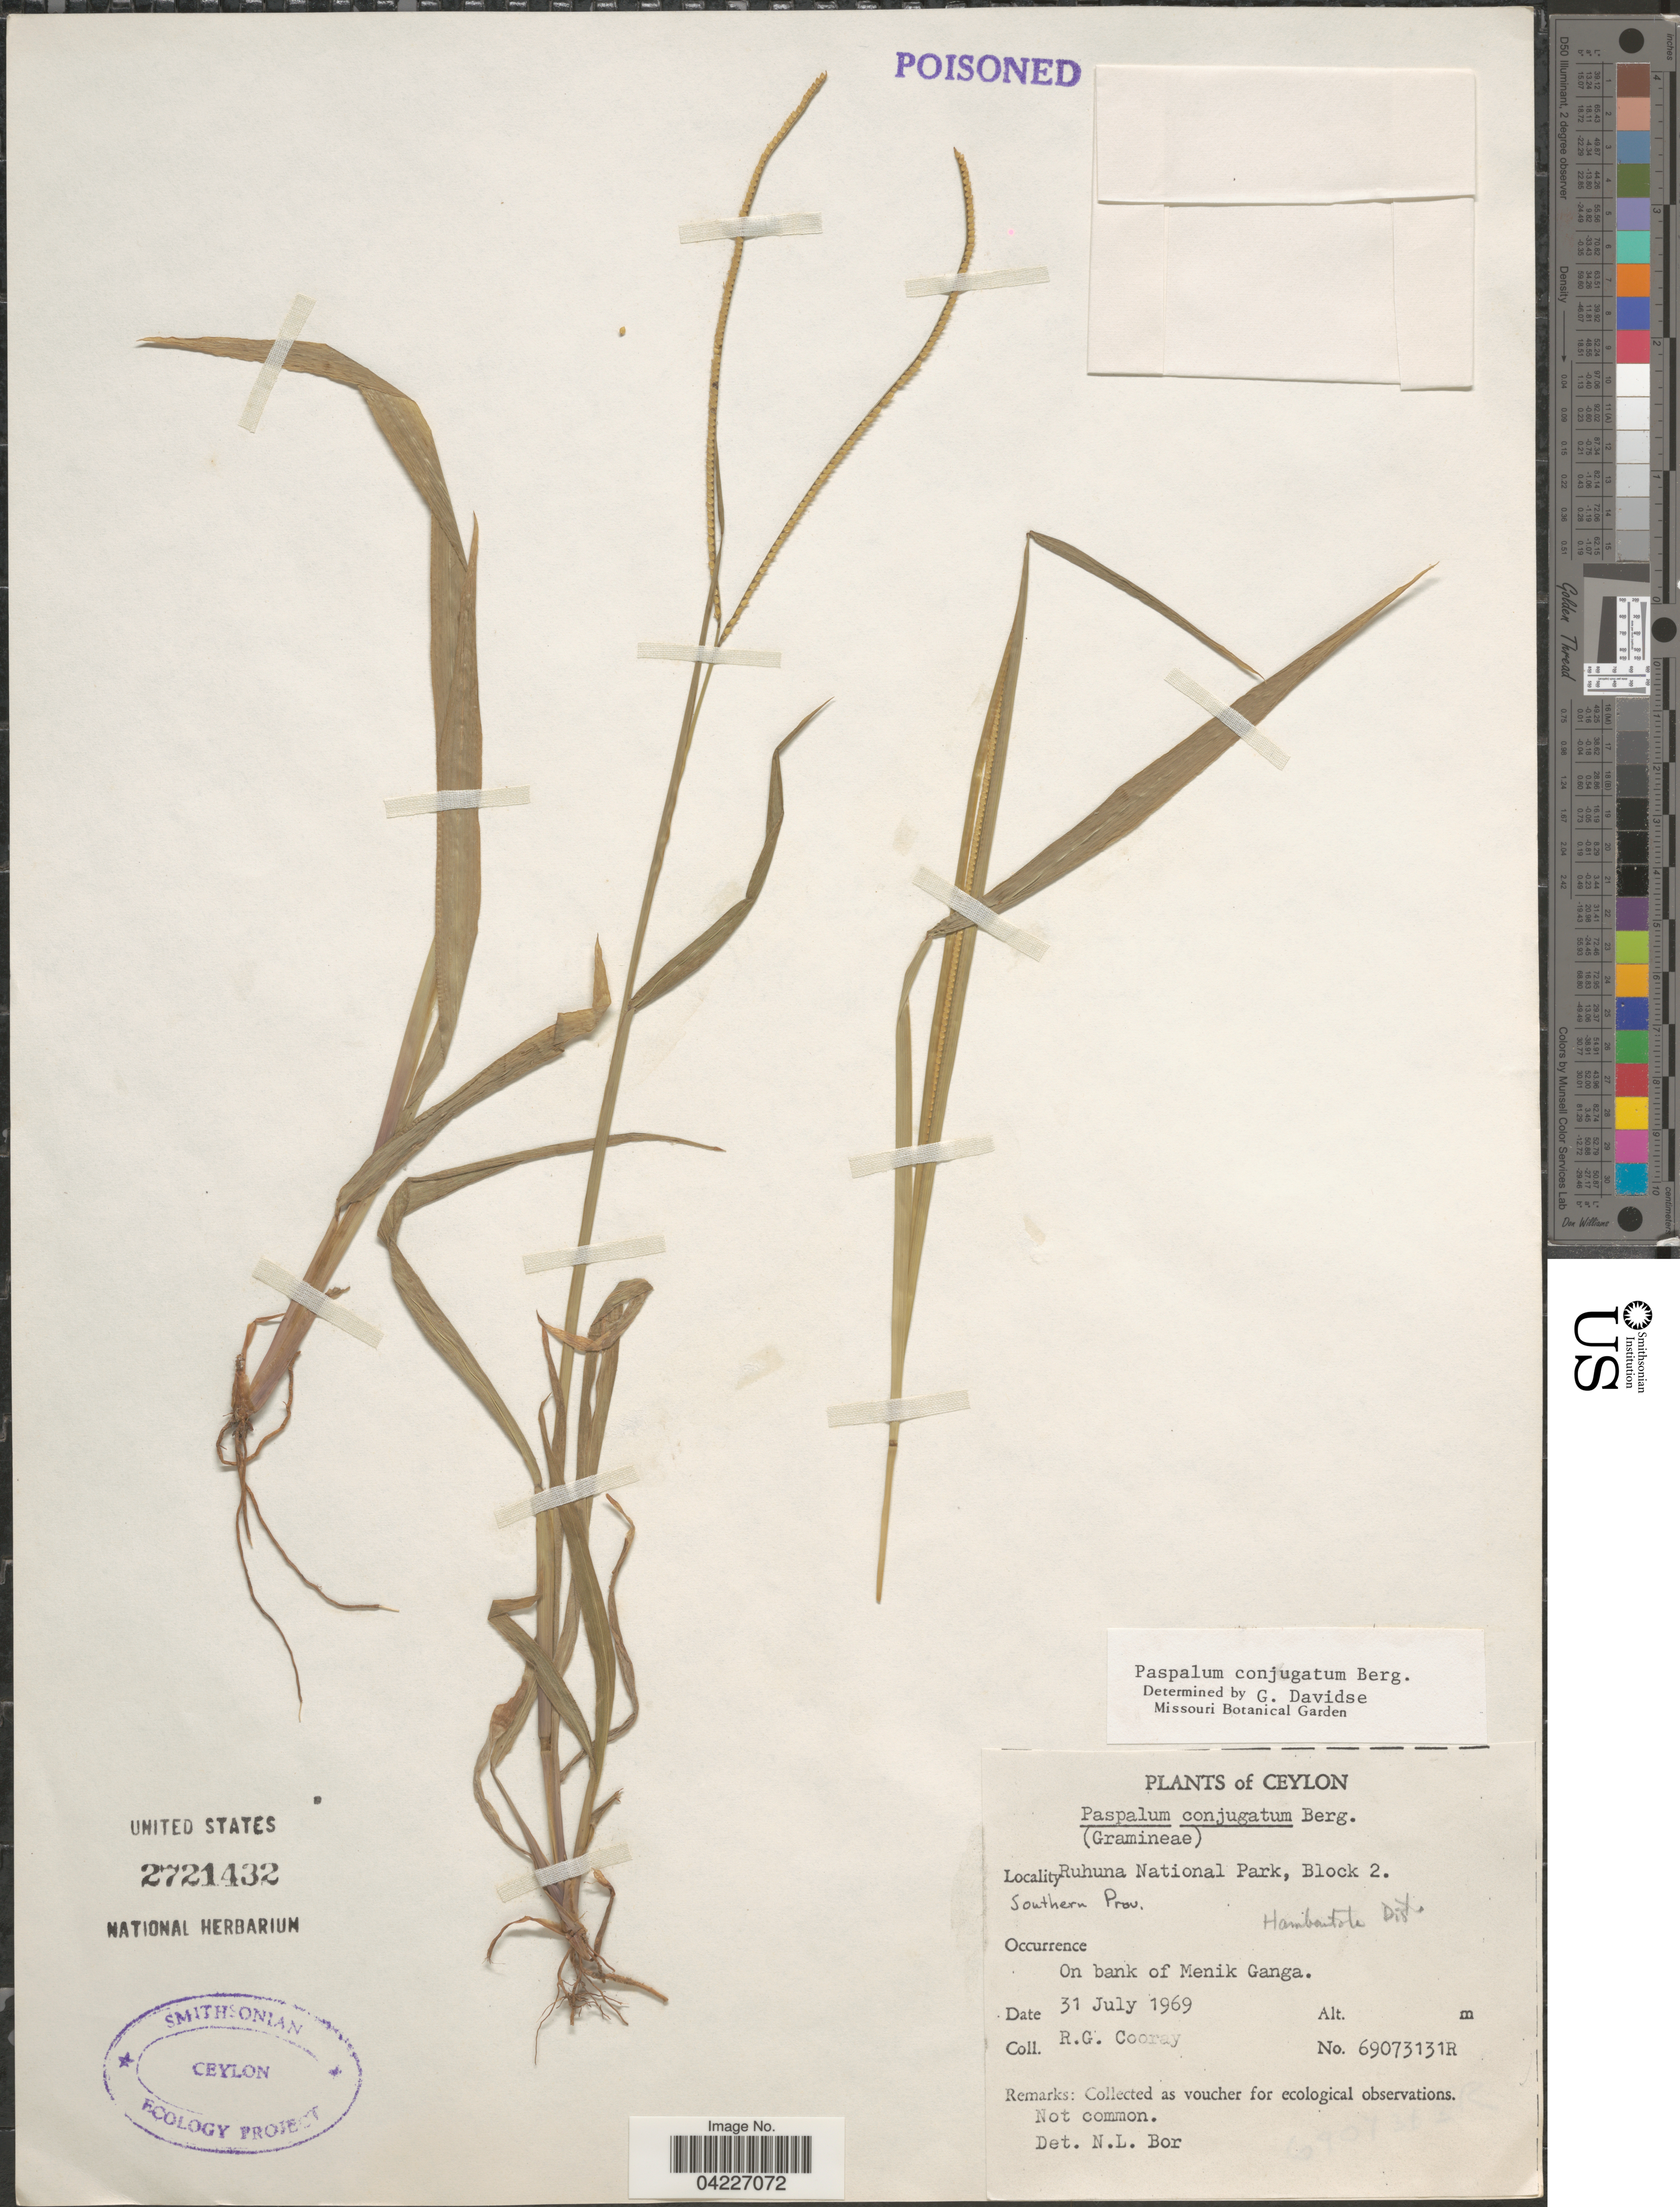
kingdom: Plantae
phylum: Tracheophyta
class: Liliopsida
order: Poales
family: Poaceae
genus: Paspalum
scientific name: Paspalum conjugatum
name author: P.J. Bergius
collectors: R. Cooray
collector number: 69073131R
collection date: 1969-07-31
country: Sri Lanka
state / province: Southern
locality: Ceylon. Ruhuna National Park, Block 2. Hambontota Dist. On bank of Menik Ganga.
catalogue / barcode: US 2721432